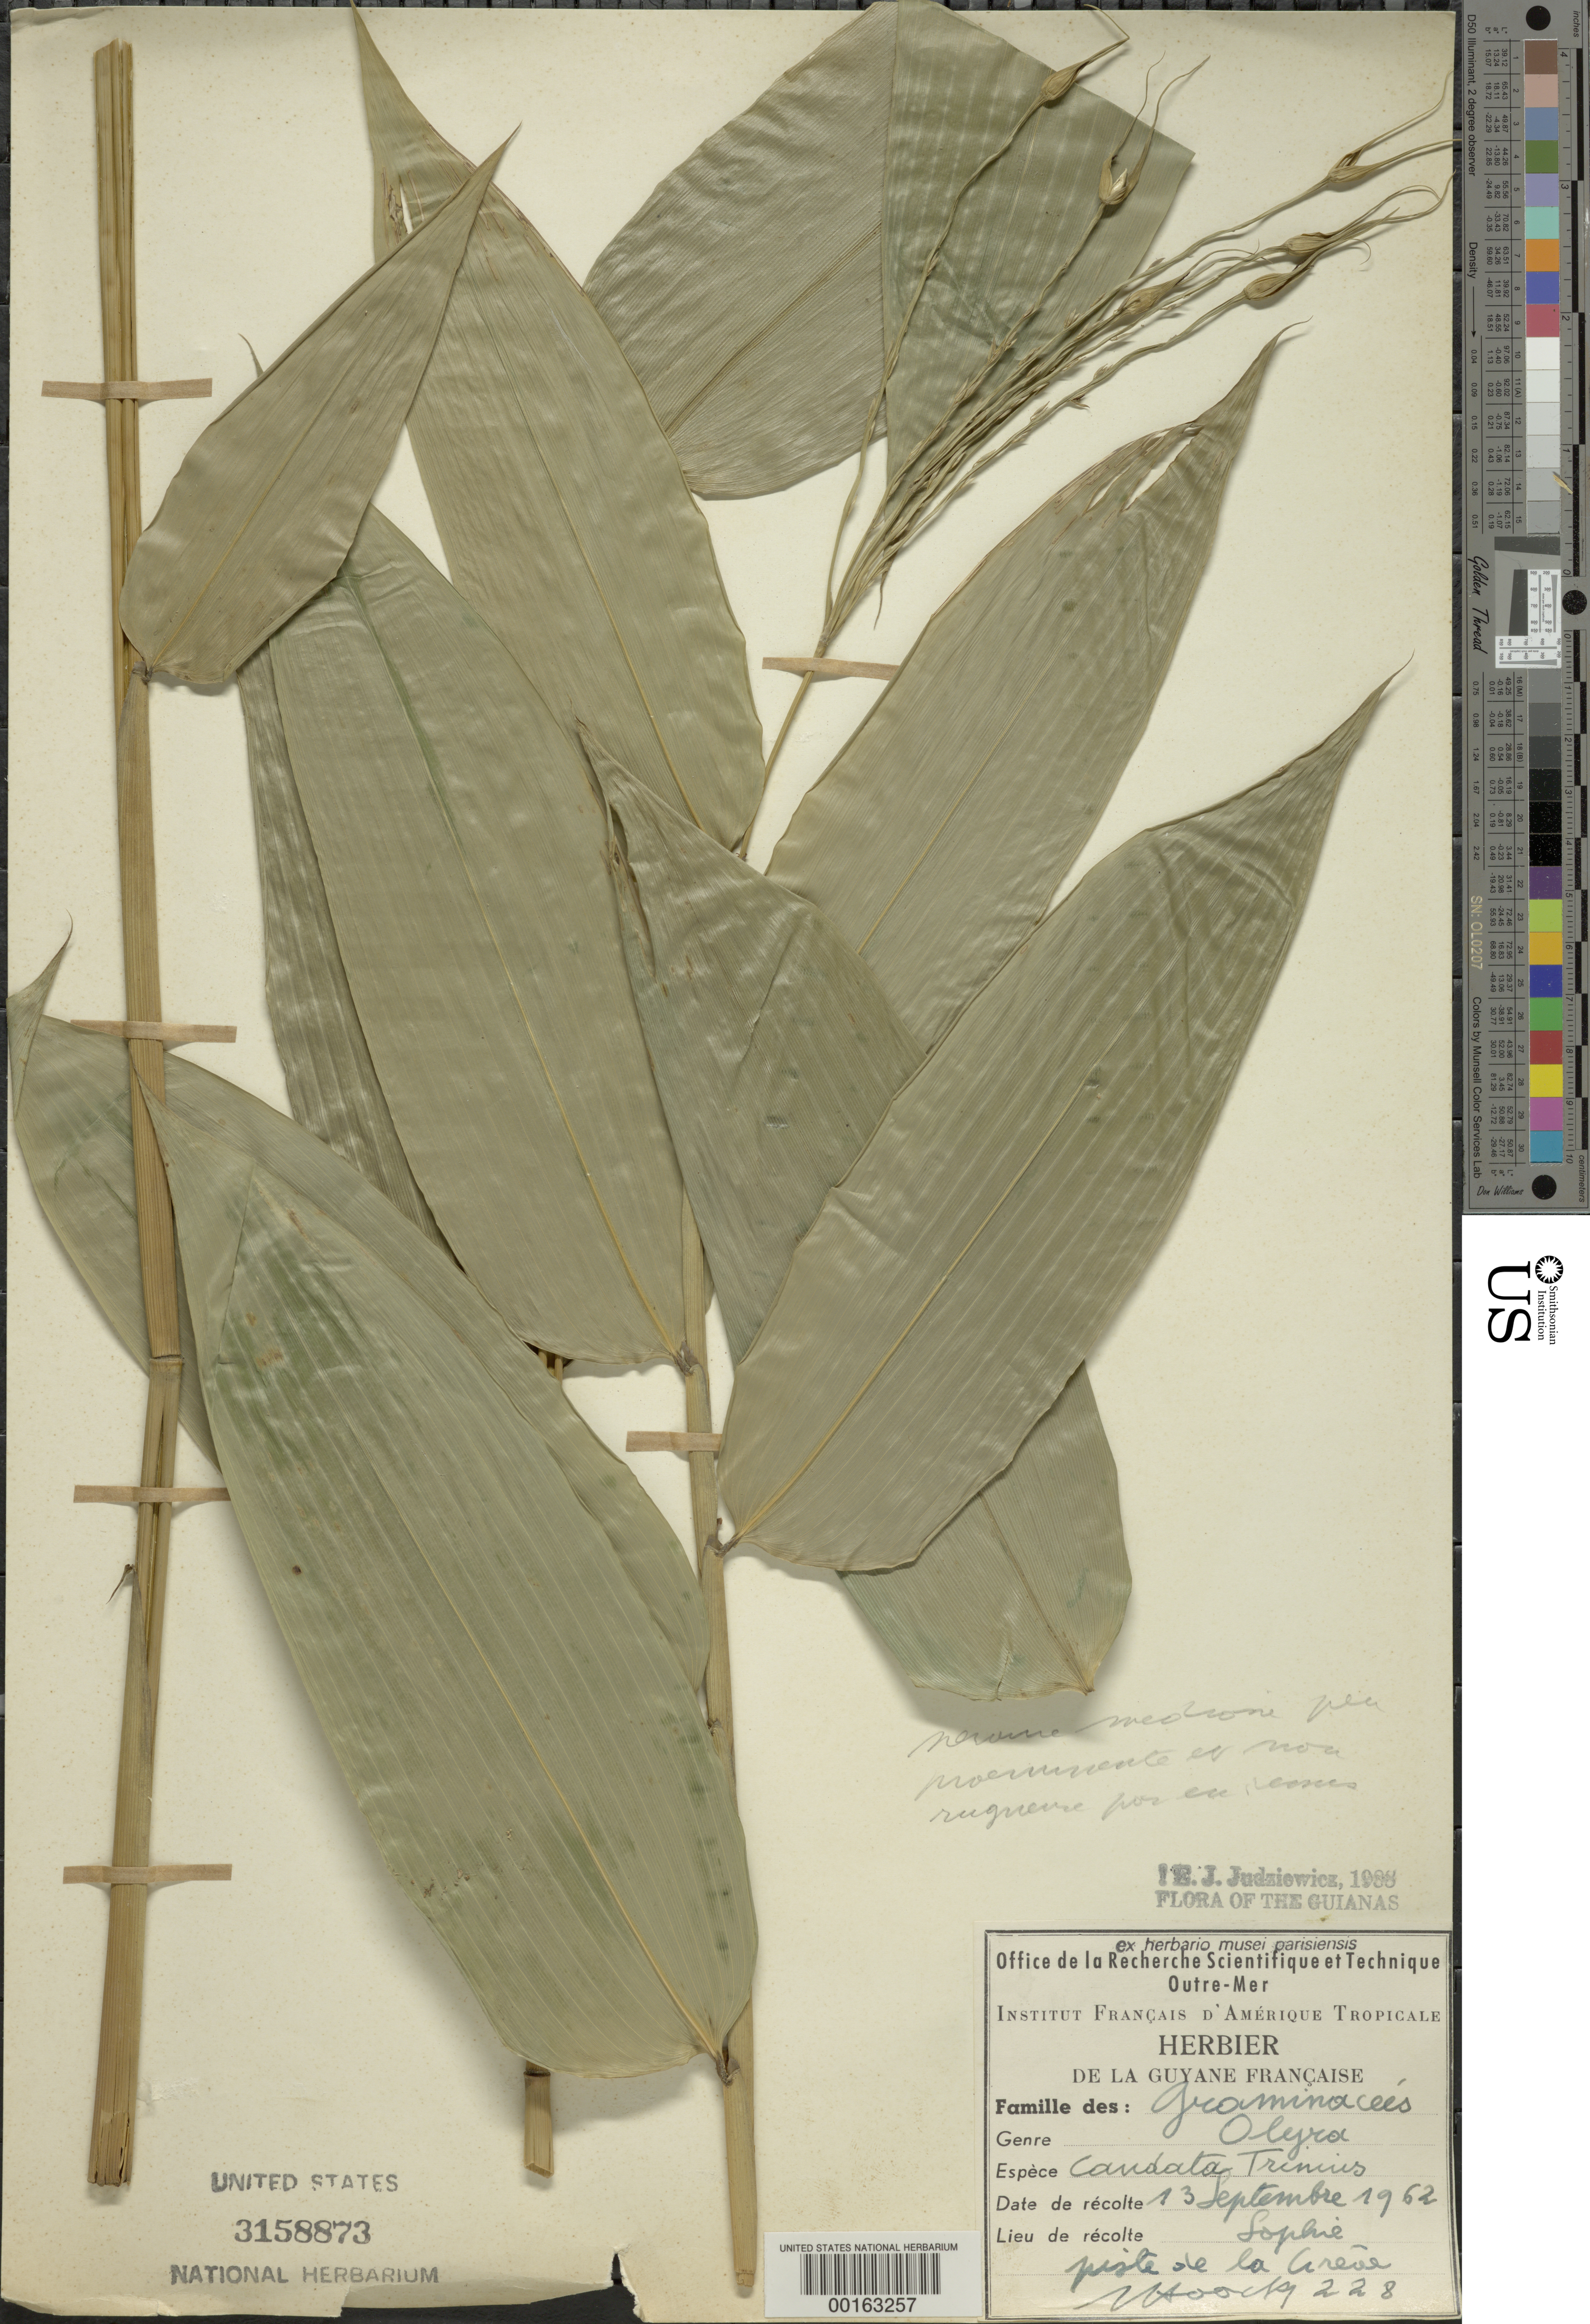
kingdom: Plantae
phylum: Tracheophyta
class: Liliopsida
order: Poales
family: Poaceae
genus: Olyra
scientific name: Olyra caudata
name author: Trin.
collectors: J. Hoock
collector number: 228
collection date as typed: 13 Sep 1962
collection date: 1962-09-13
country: French Guiana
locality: Sophie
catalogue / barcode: US 3158873